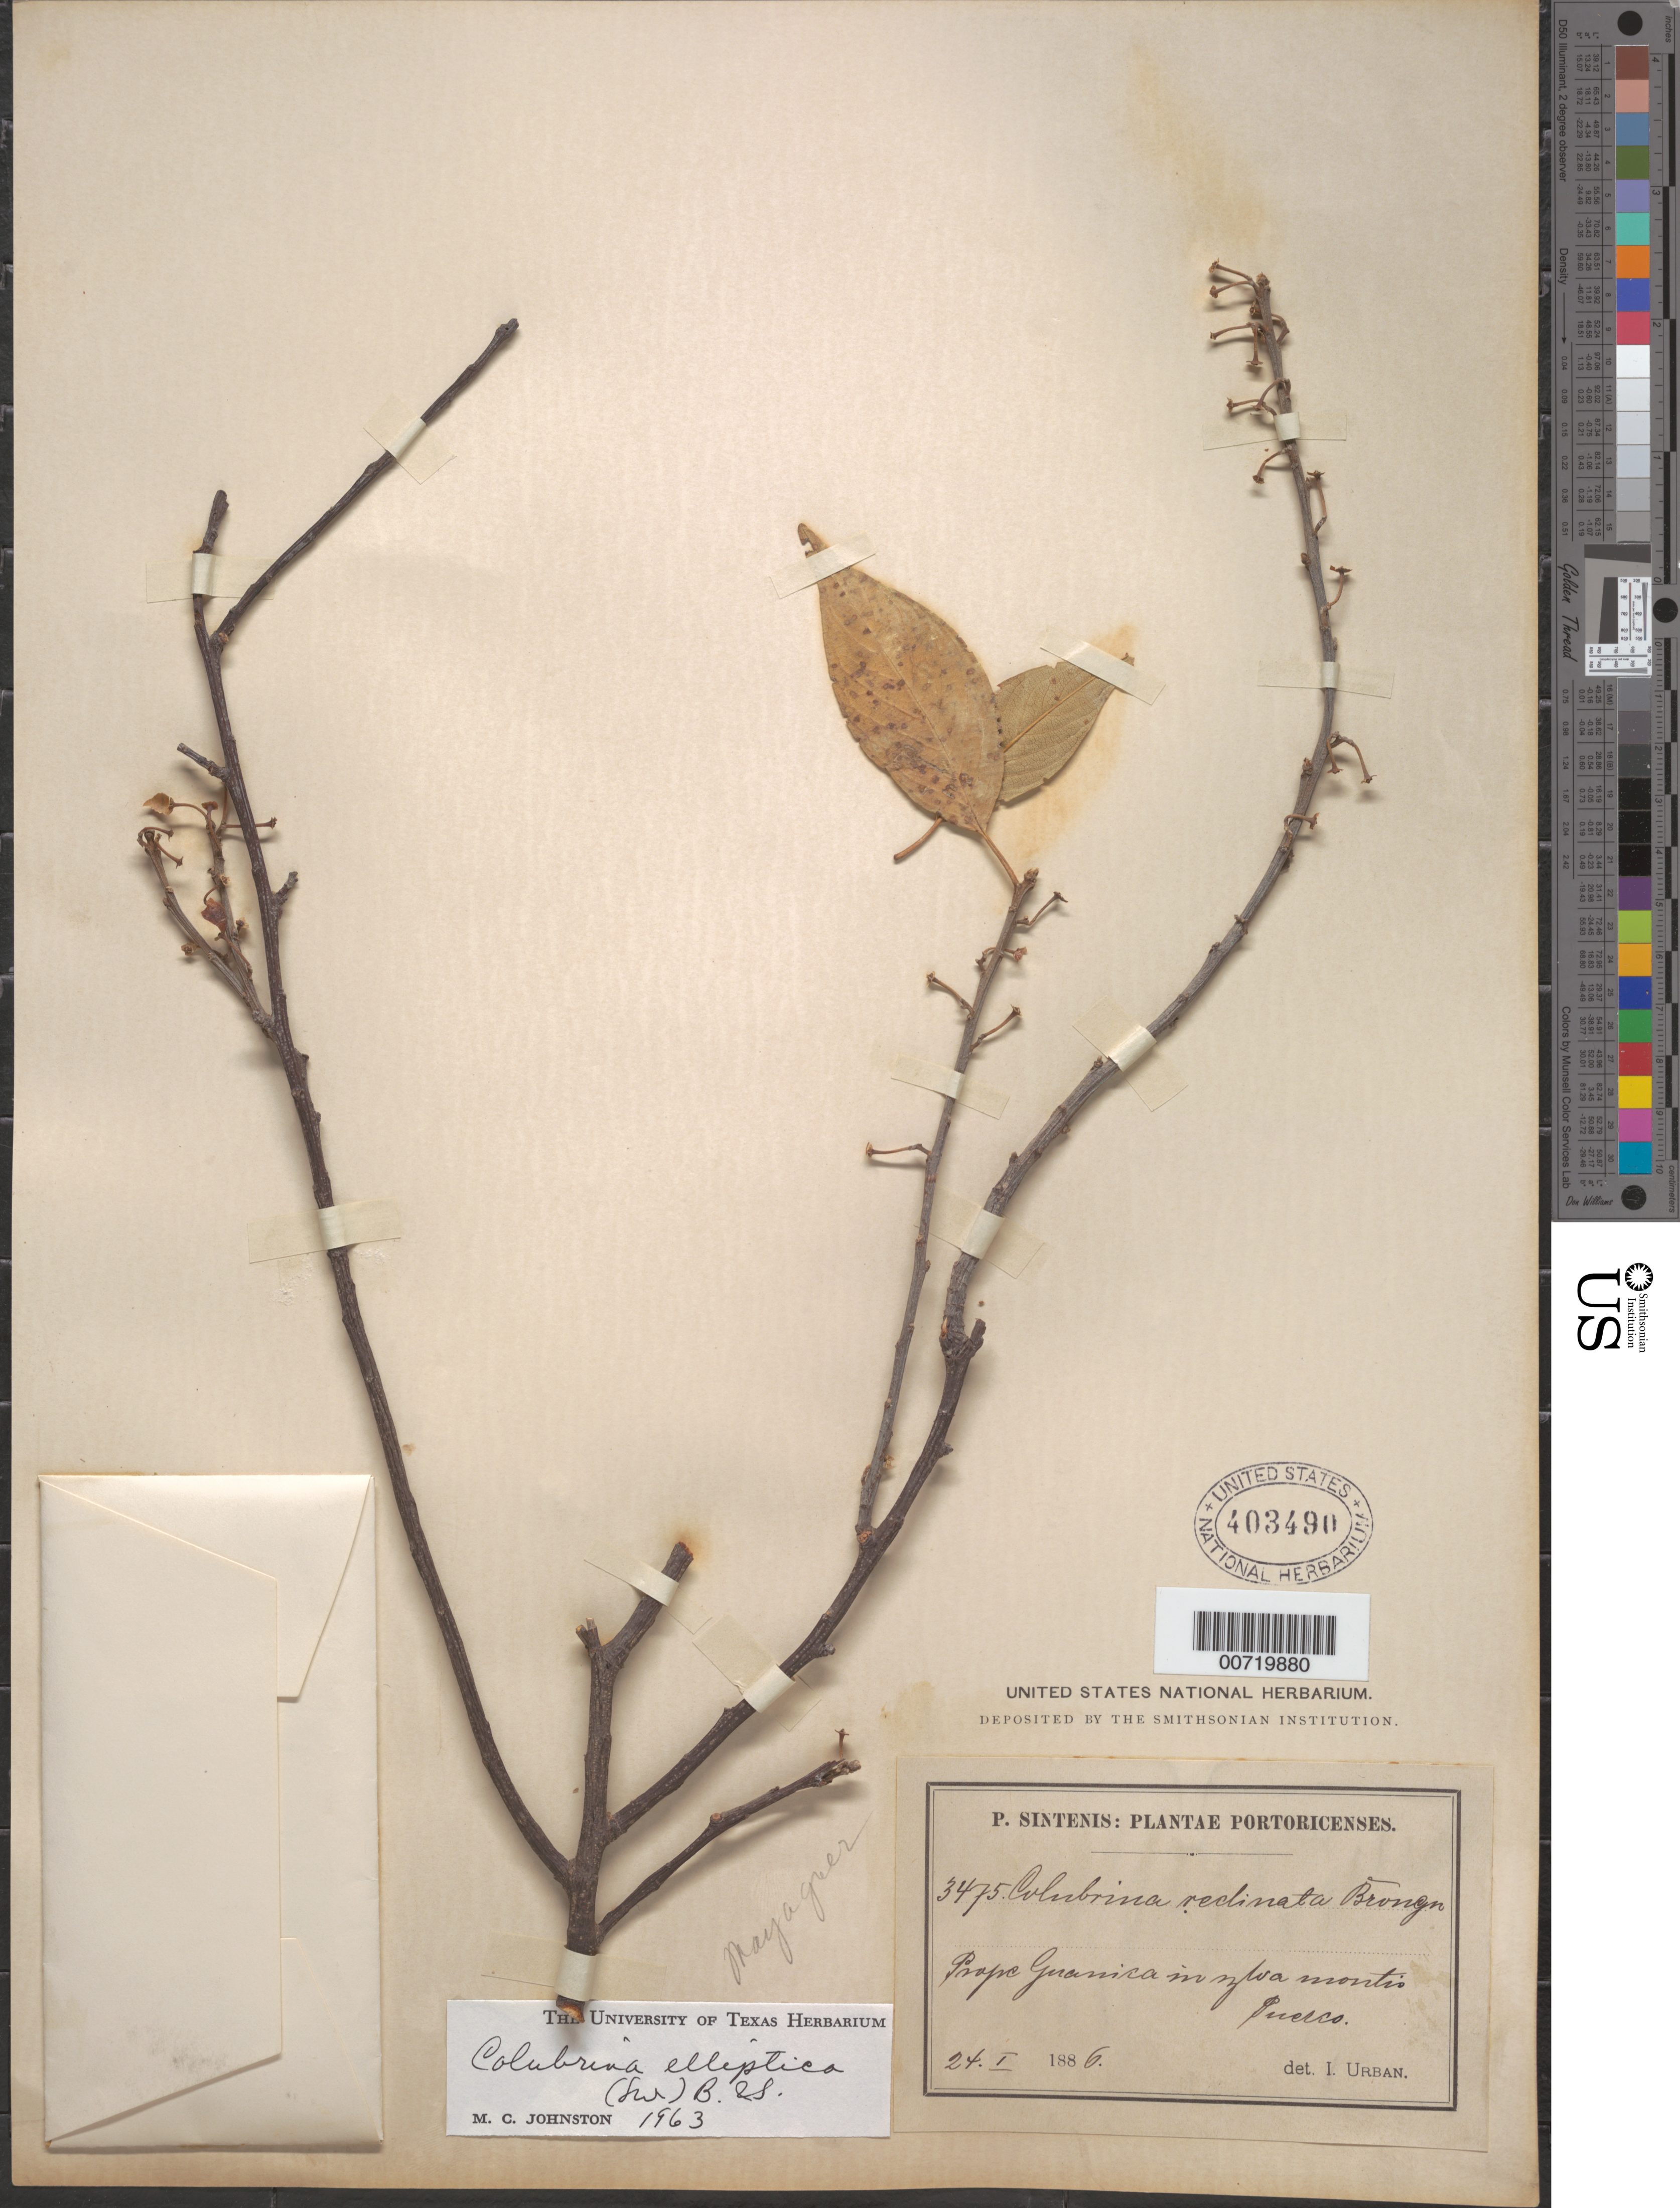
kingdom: Plantae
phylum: Tracheophyta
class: Magnoliopsida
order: Rosales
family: Rhamnaceae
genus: Colubrina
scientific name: Colubrina elliptica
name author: (Sw.) Brizicky & W.L. Stern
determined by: Johnston, Marshall C.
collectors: P. Sintenis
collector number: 3475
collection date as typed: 24 Jan 1886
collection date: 1886-01-24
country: Puerto Rico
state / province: Guánica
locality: Prope Guanica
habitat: In sylva montis Puerco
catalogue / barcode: US 403490